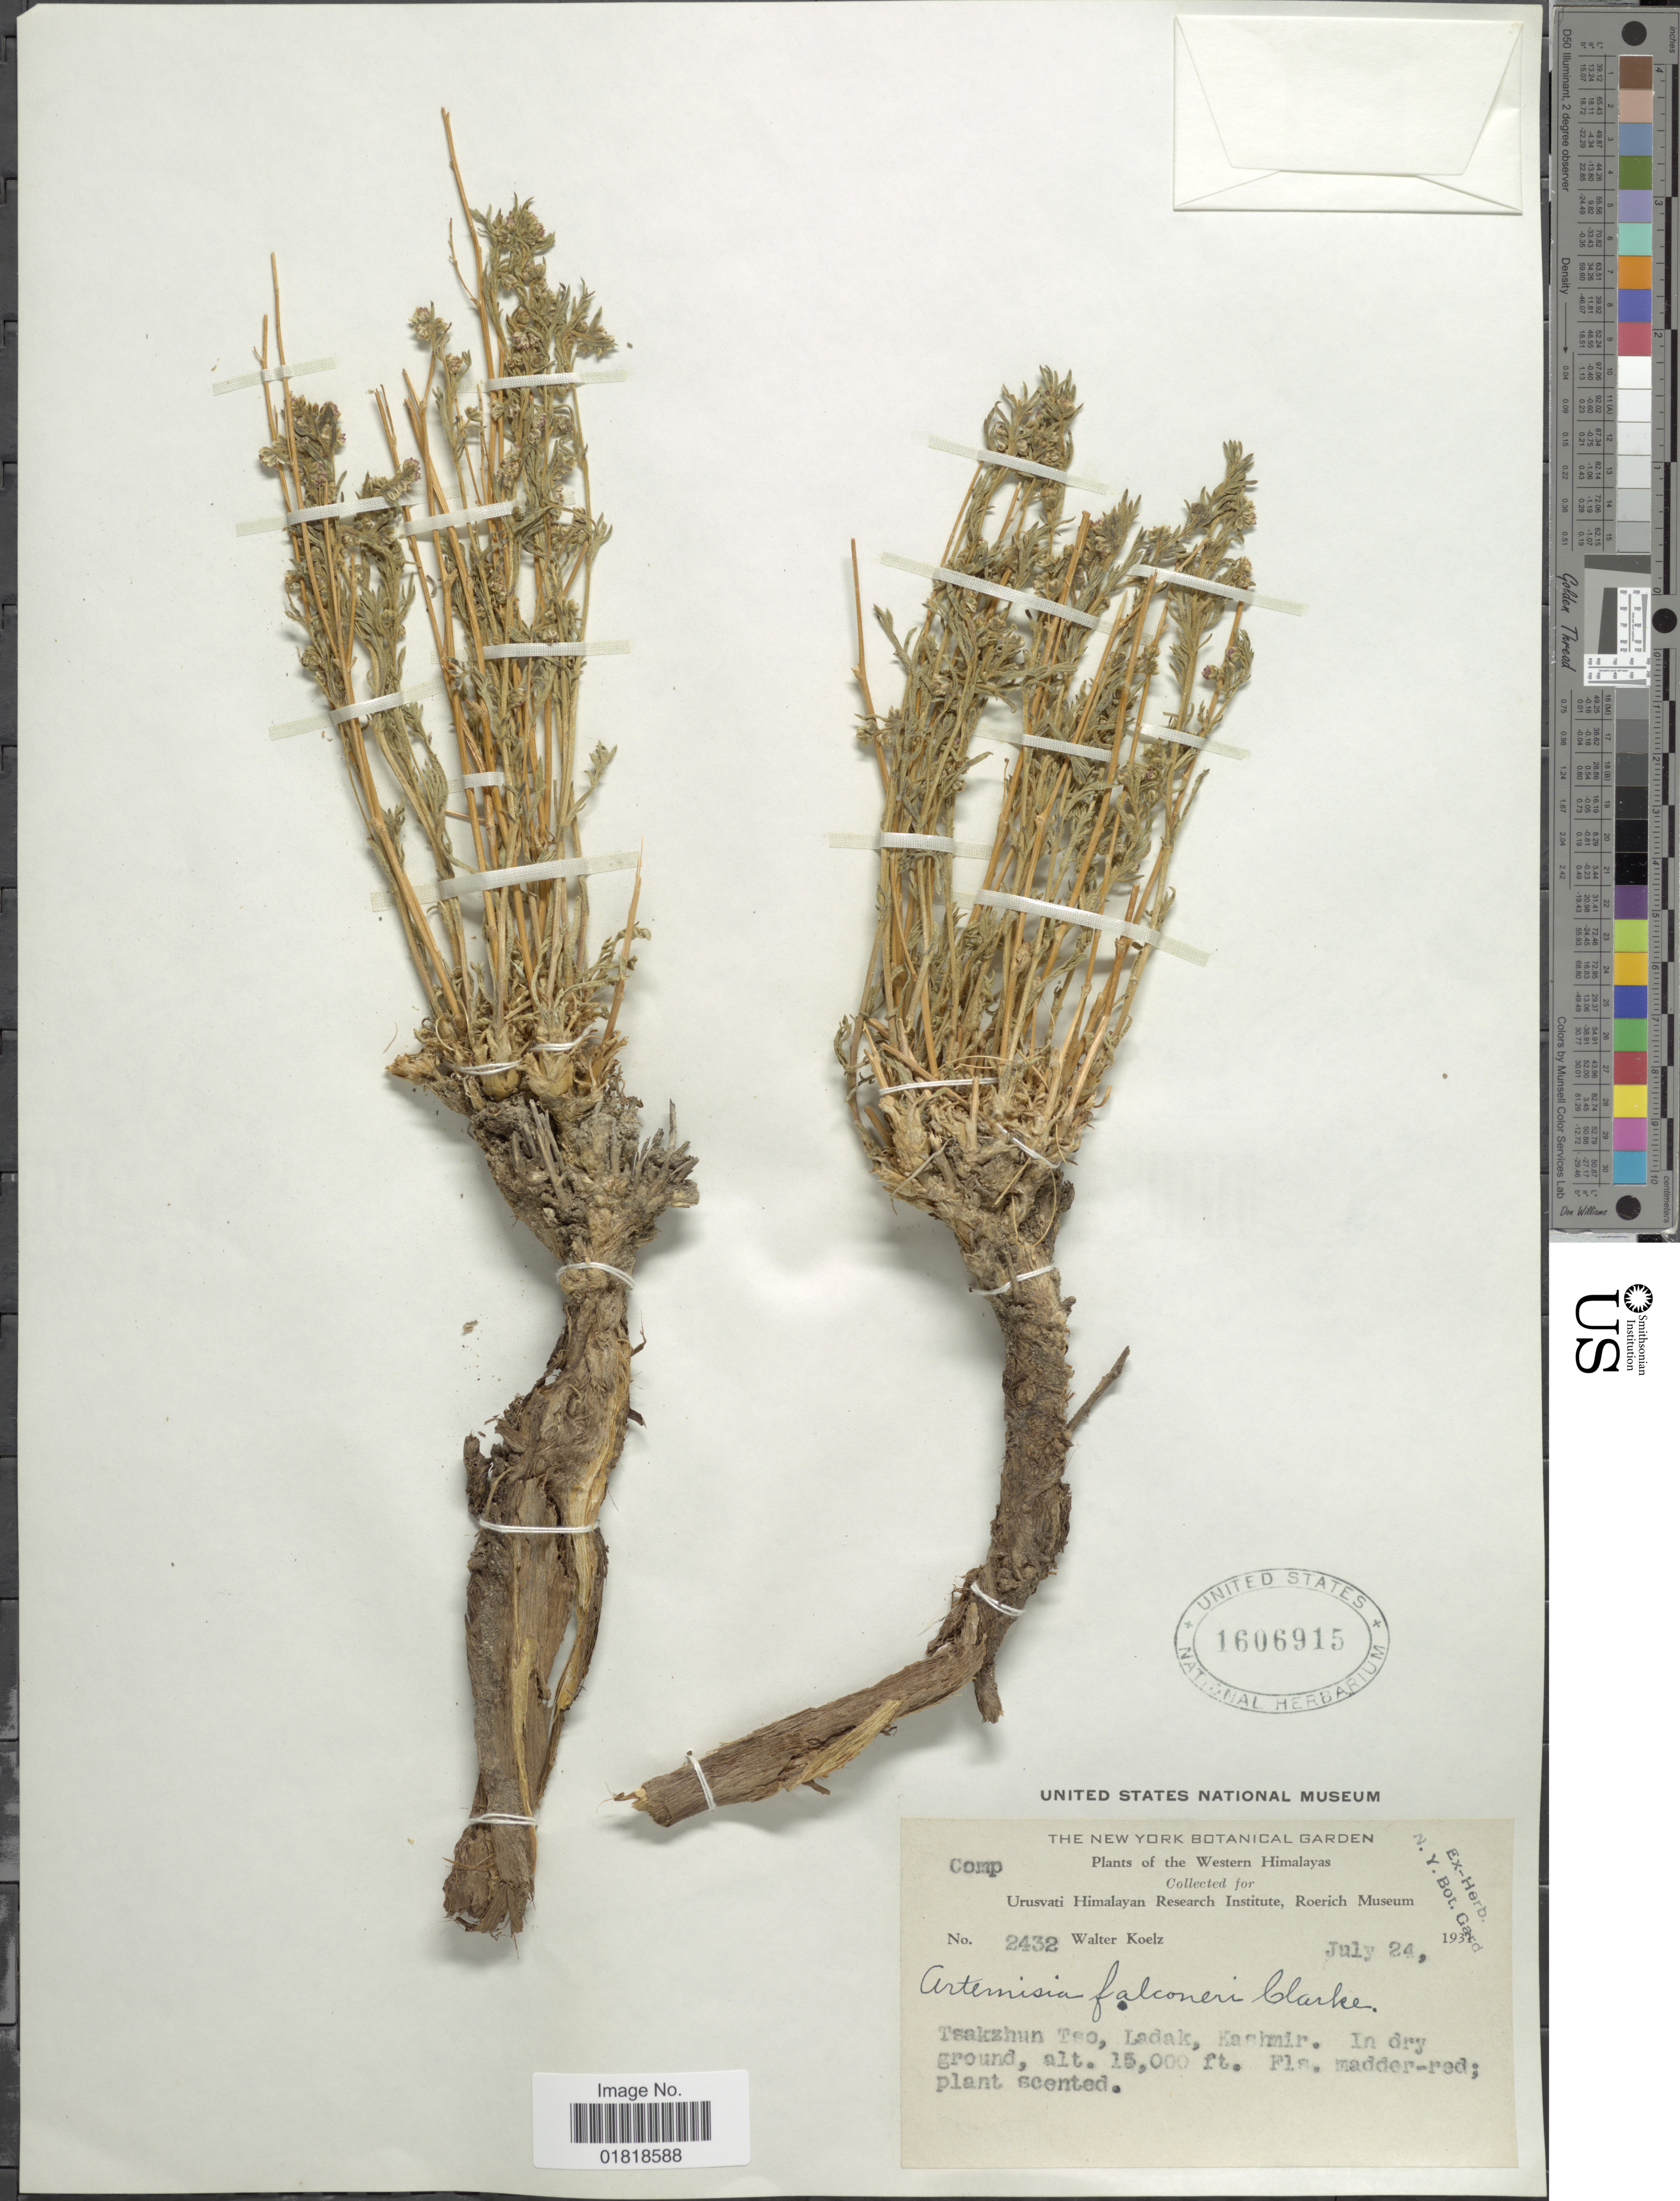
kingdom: Plantae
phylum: Tracheophyta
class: Magnoliopsida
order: Asterales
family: Asteraceae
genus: Artemisia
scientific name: Artemisia falconieri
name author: C.B. Clarke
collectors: W. N. Koelz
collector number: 2432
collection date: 1931-07-24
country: India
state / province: Ladakh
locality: Western Himalayas, Tsakzhun Tso, Ladak, Kashmir, in dry ground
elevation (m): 4572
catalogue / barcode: US 1606915